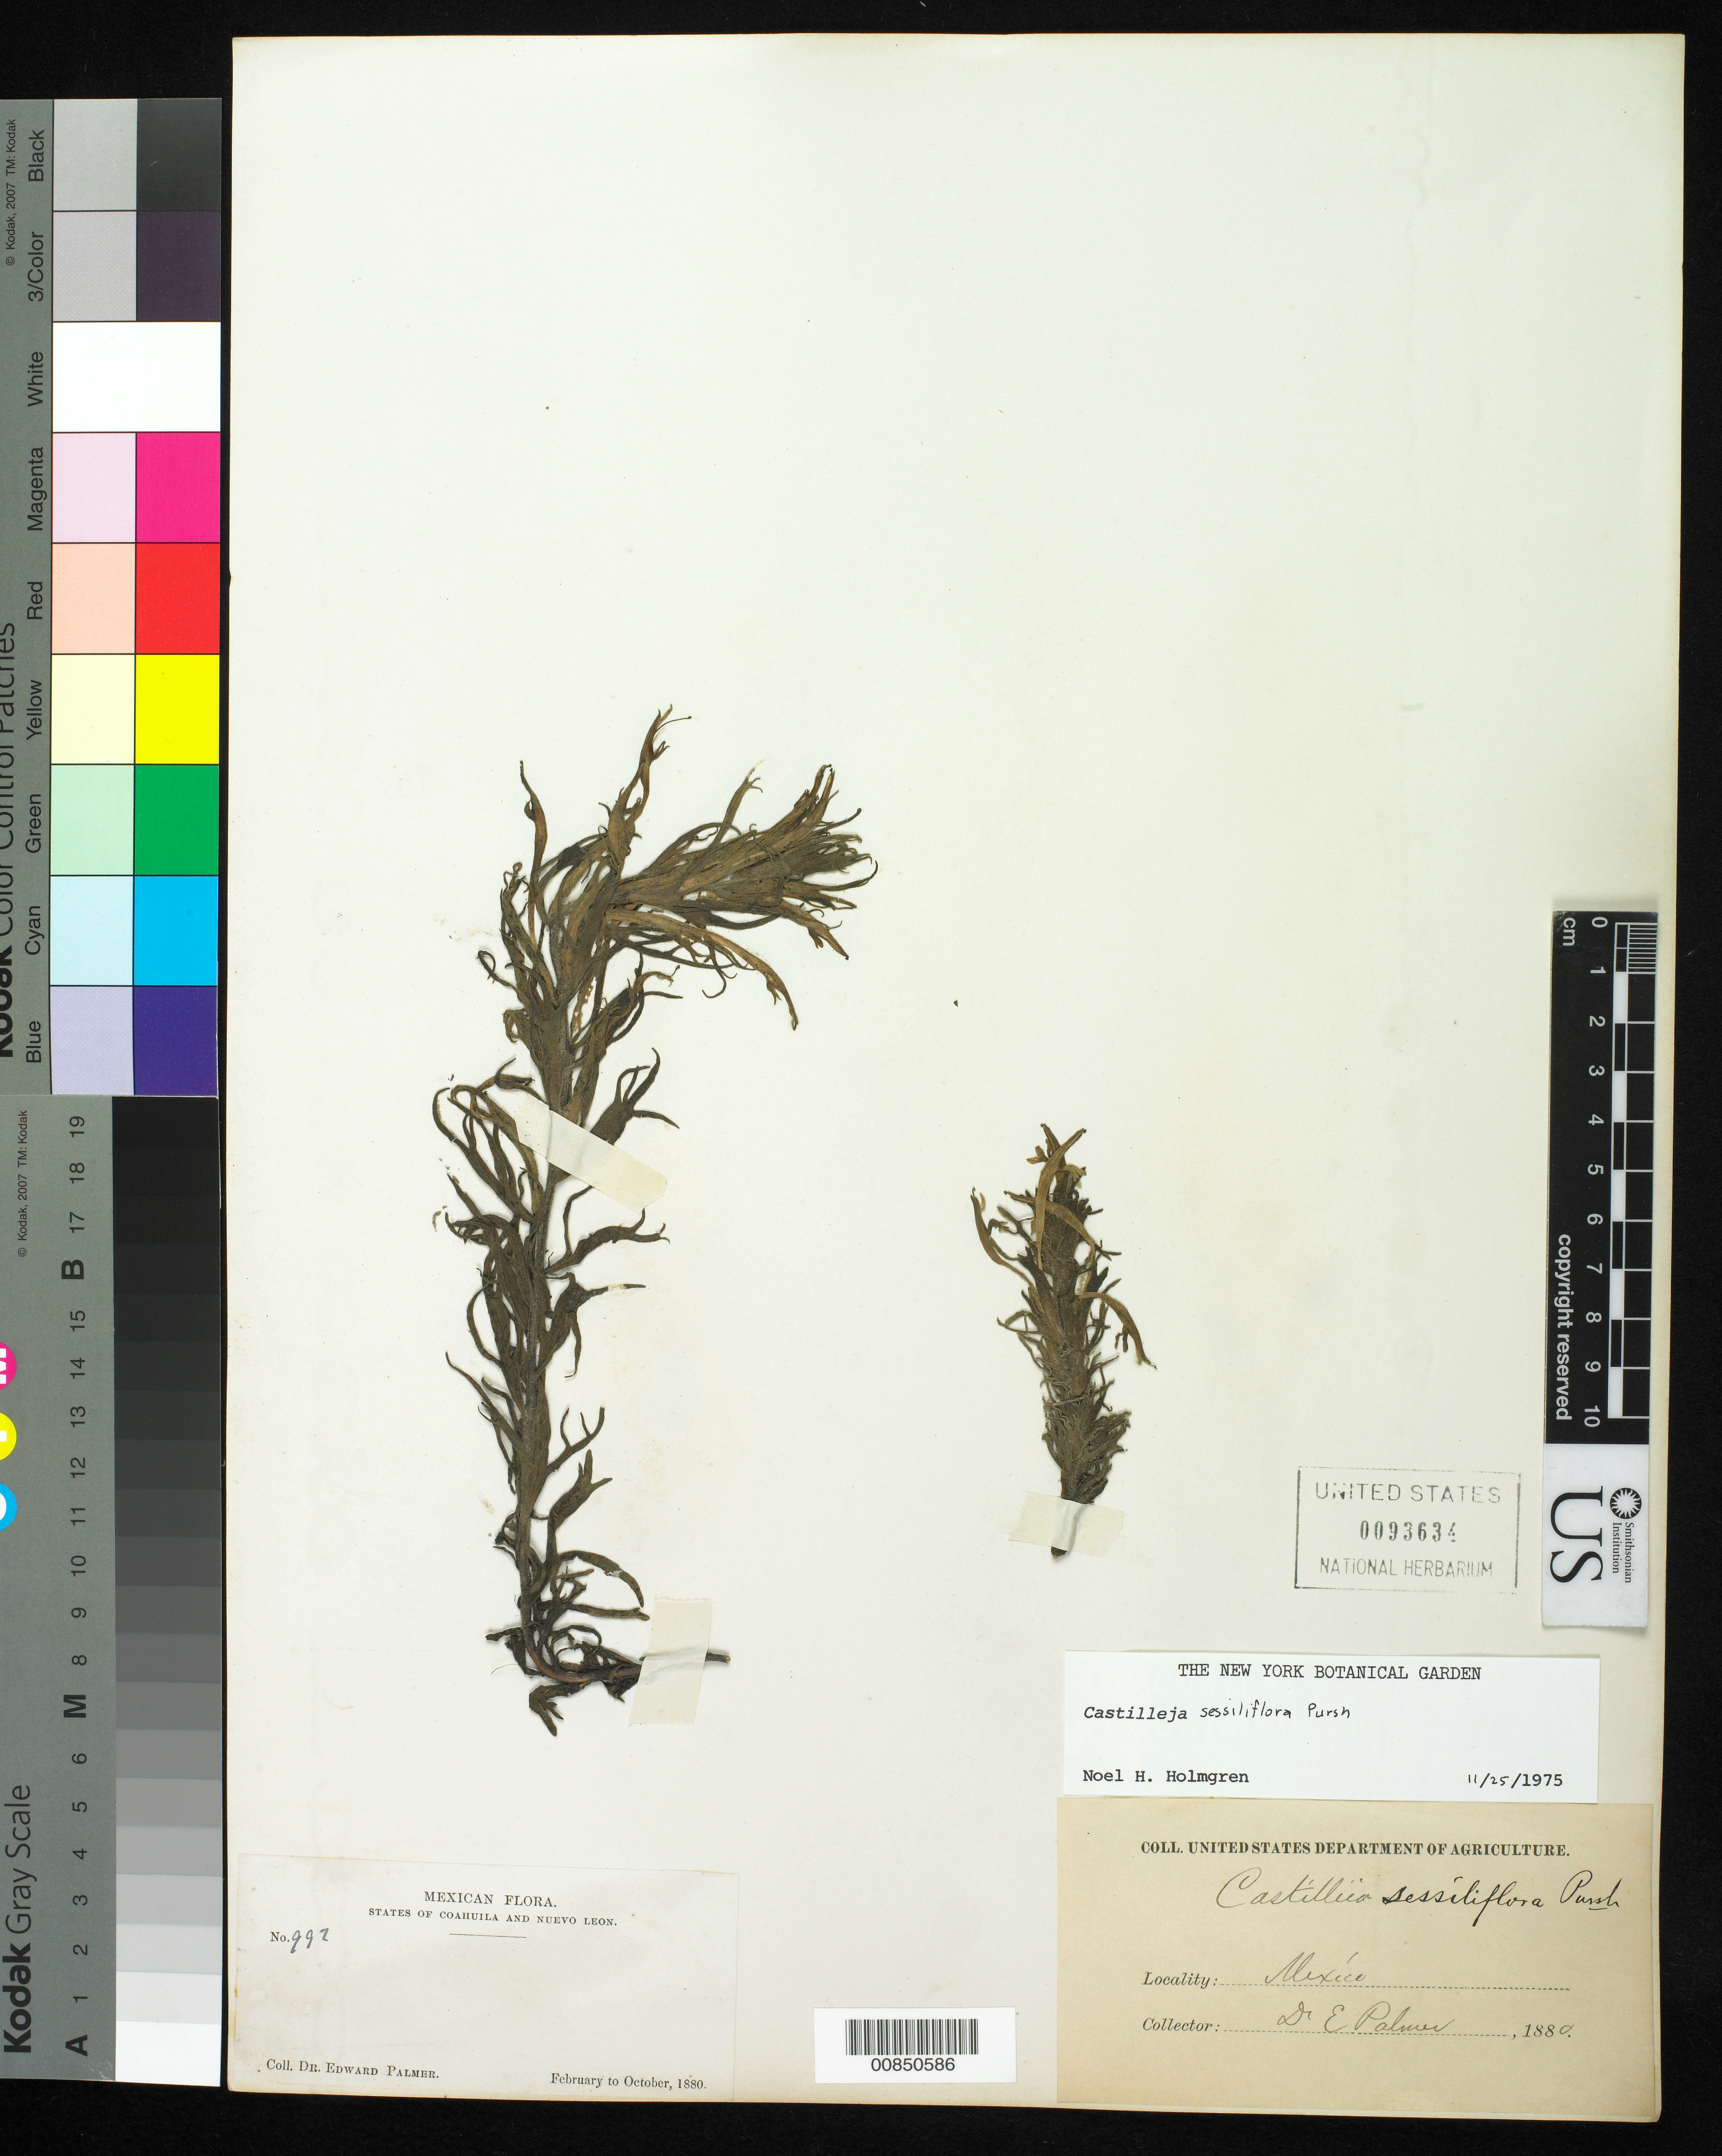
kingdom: Plantae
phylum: Tracheophyta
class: Magnoliopsida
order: Lamiales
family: Orobanchaceae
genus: Castilleja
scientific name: Castilleja sessiliflora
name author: Pursh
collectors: E. Palmer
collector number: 992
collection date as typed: Feb 1880 to -- Oct 1880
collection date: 1880-02/1880-10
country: Mexico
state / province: Coahuila / Nuevo León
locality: States of Coahuila and Nuevo León.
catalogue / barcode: US 93634